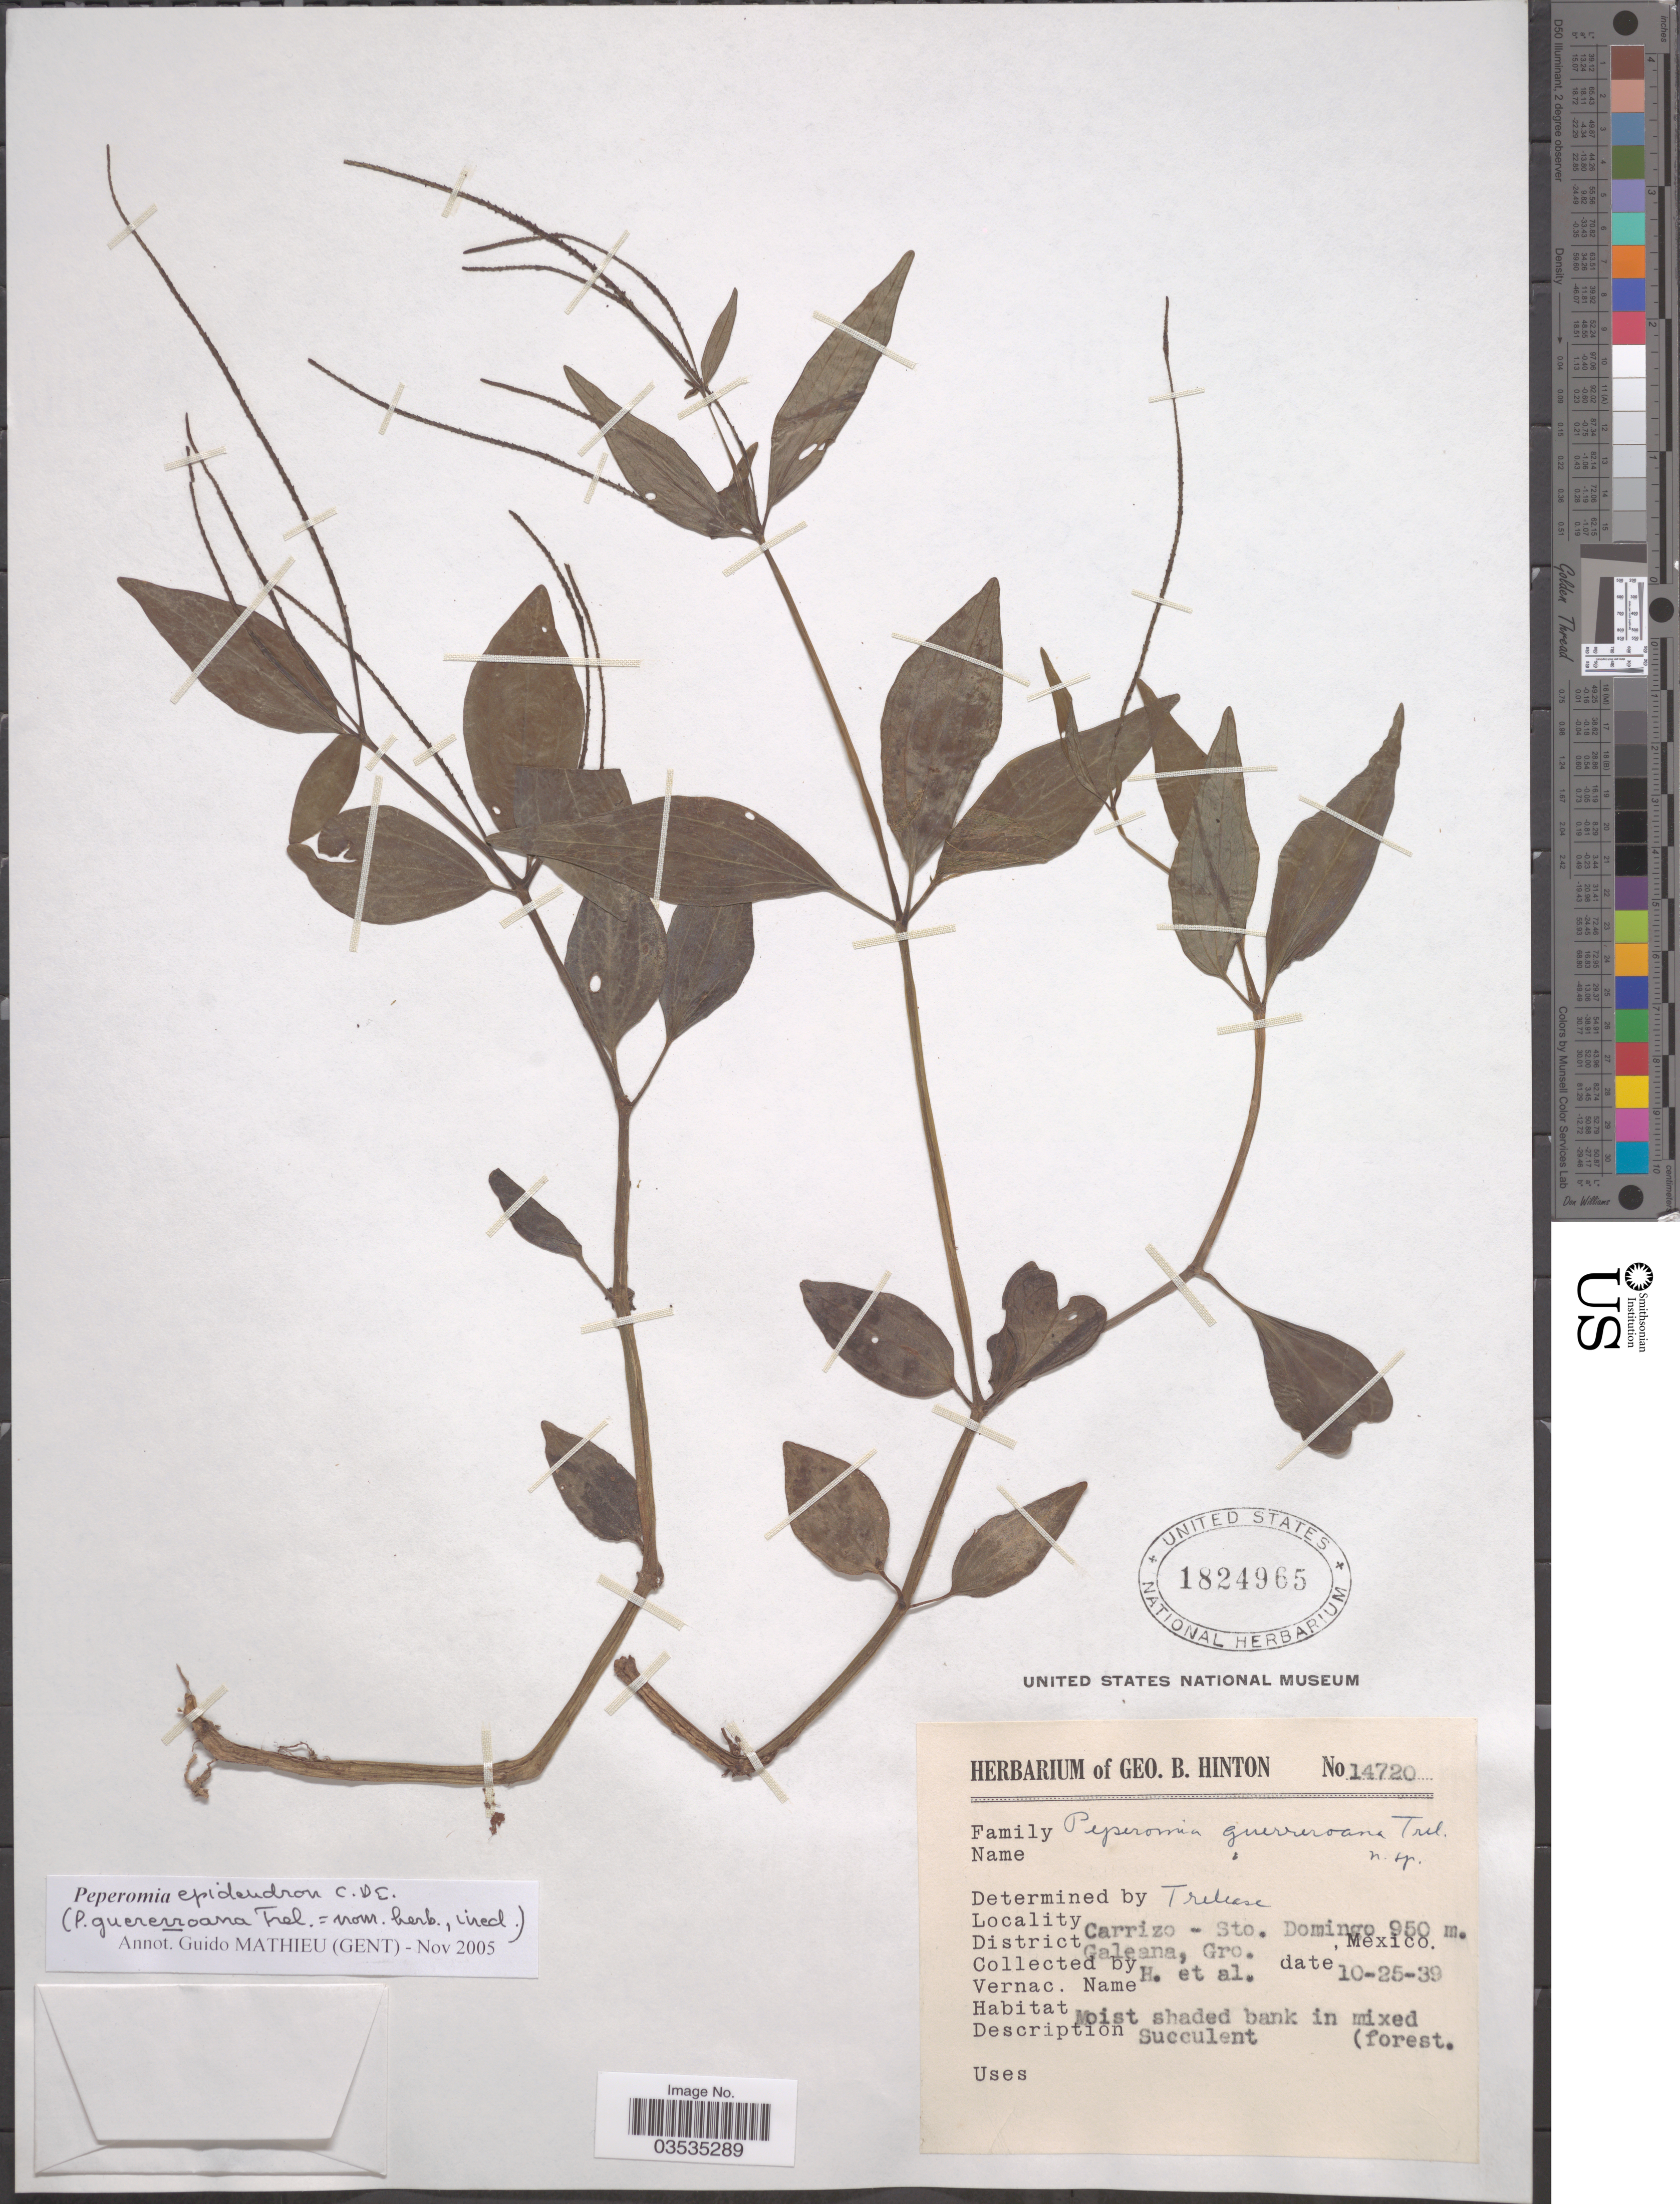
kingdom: Plantae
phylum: Tracheophyta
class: Magnoliopsida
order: Piperales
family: Piperaceae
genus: Peperomia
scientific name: Peperomia epidendron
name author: C. DC.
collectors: G. B. Hinton & et al.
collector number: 14720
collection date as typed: Transcribed d/m/y: 25/10/39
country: Mexico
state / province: Guerrero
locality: Carrizo - Sto. Domingo. District Galeana.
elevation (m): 950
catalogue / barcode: US 1824965